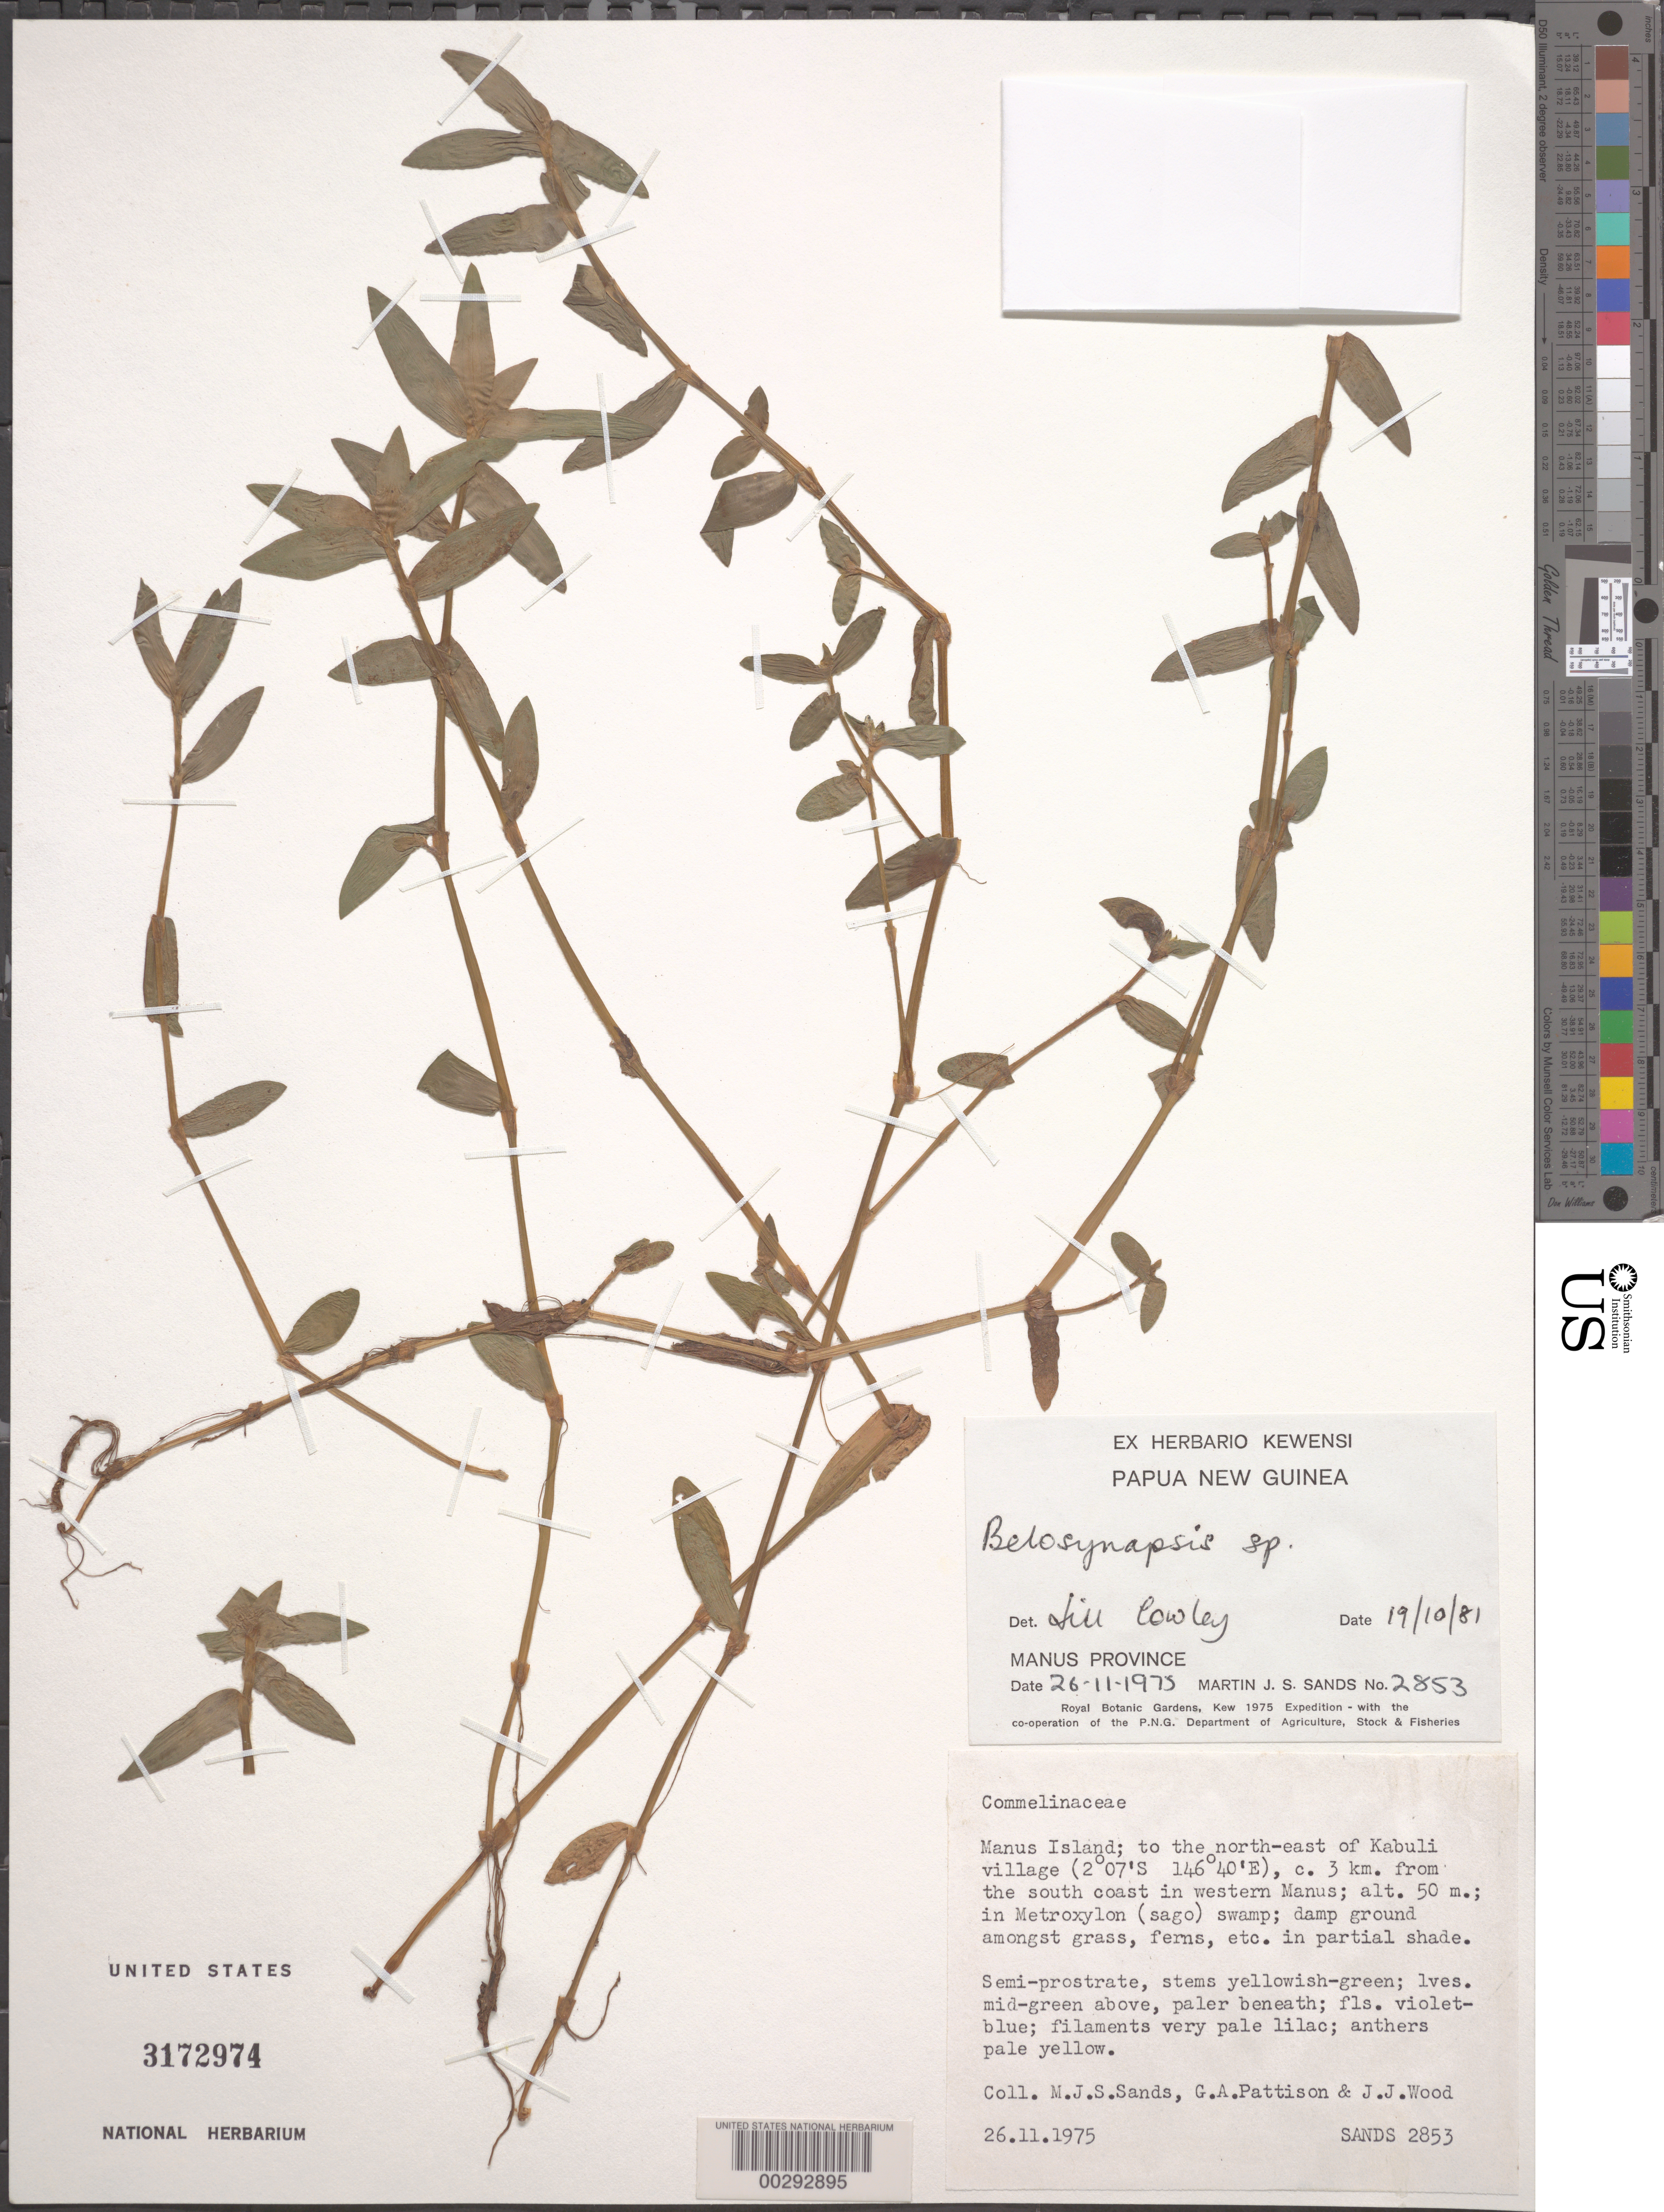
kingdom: Plantae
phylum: Tracheophyta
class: Liliopsida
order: Commelinales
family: Commelinaceae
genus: Belosynapsis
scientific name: Belosynapsis sp.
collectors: M. Sands, G. Pattison & J. Wood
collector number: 2853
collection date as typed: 26 Nov 1975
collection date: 1975-11-26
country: Papua New Guinea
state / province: New Ireland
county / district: Namatanai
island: New Ireland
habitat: Swamp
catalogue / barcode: US 3172974